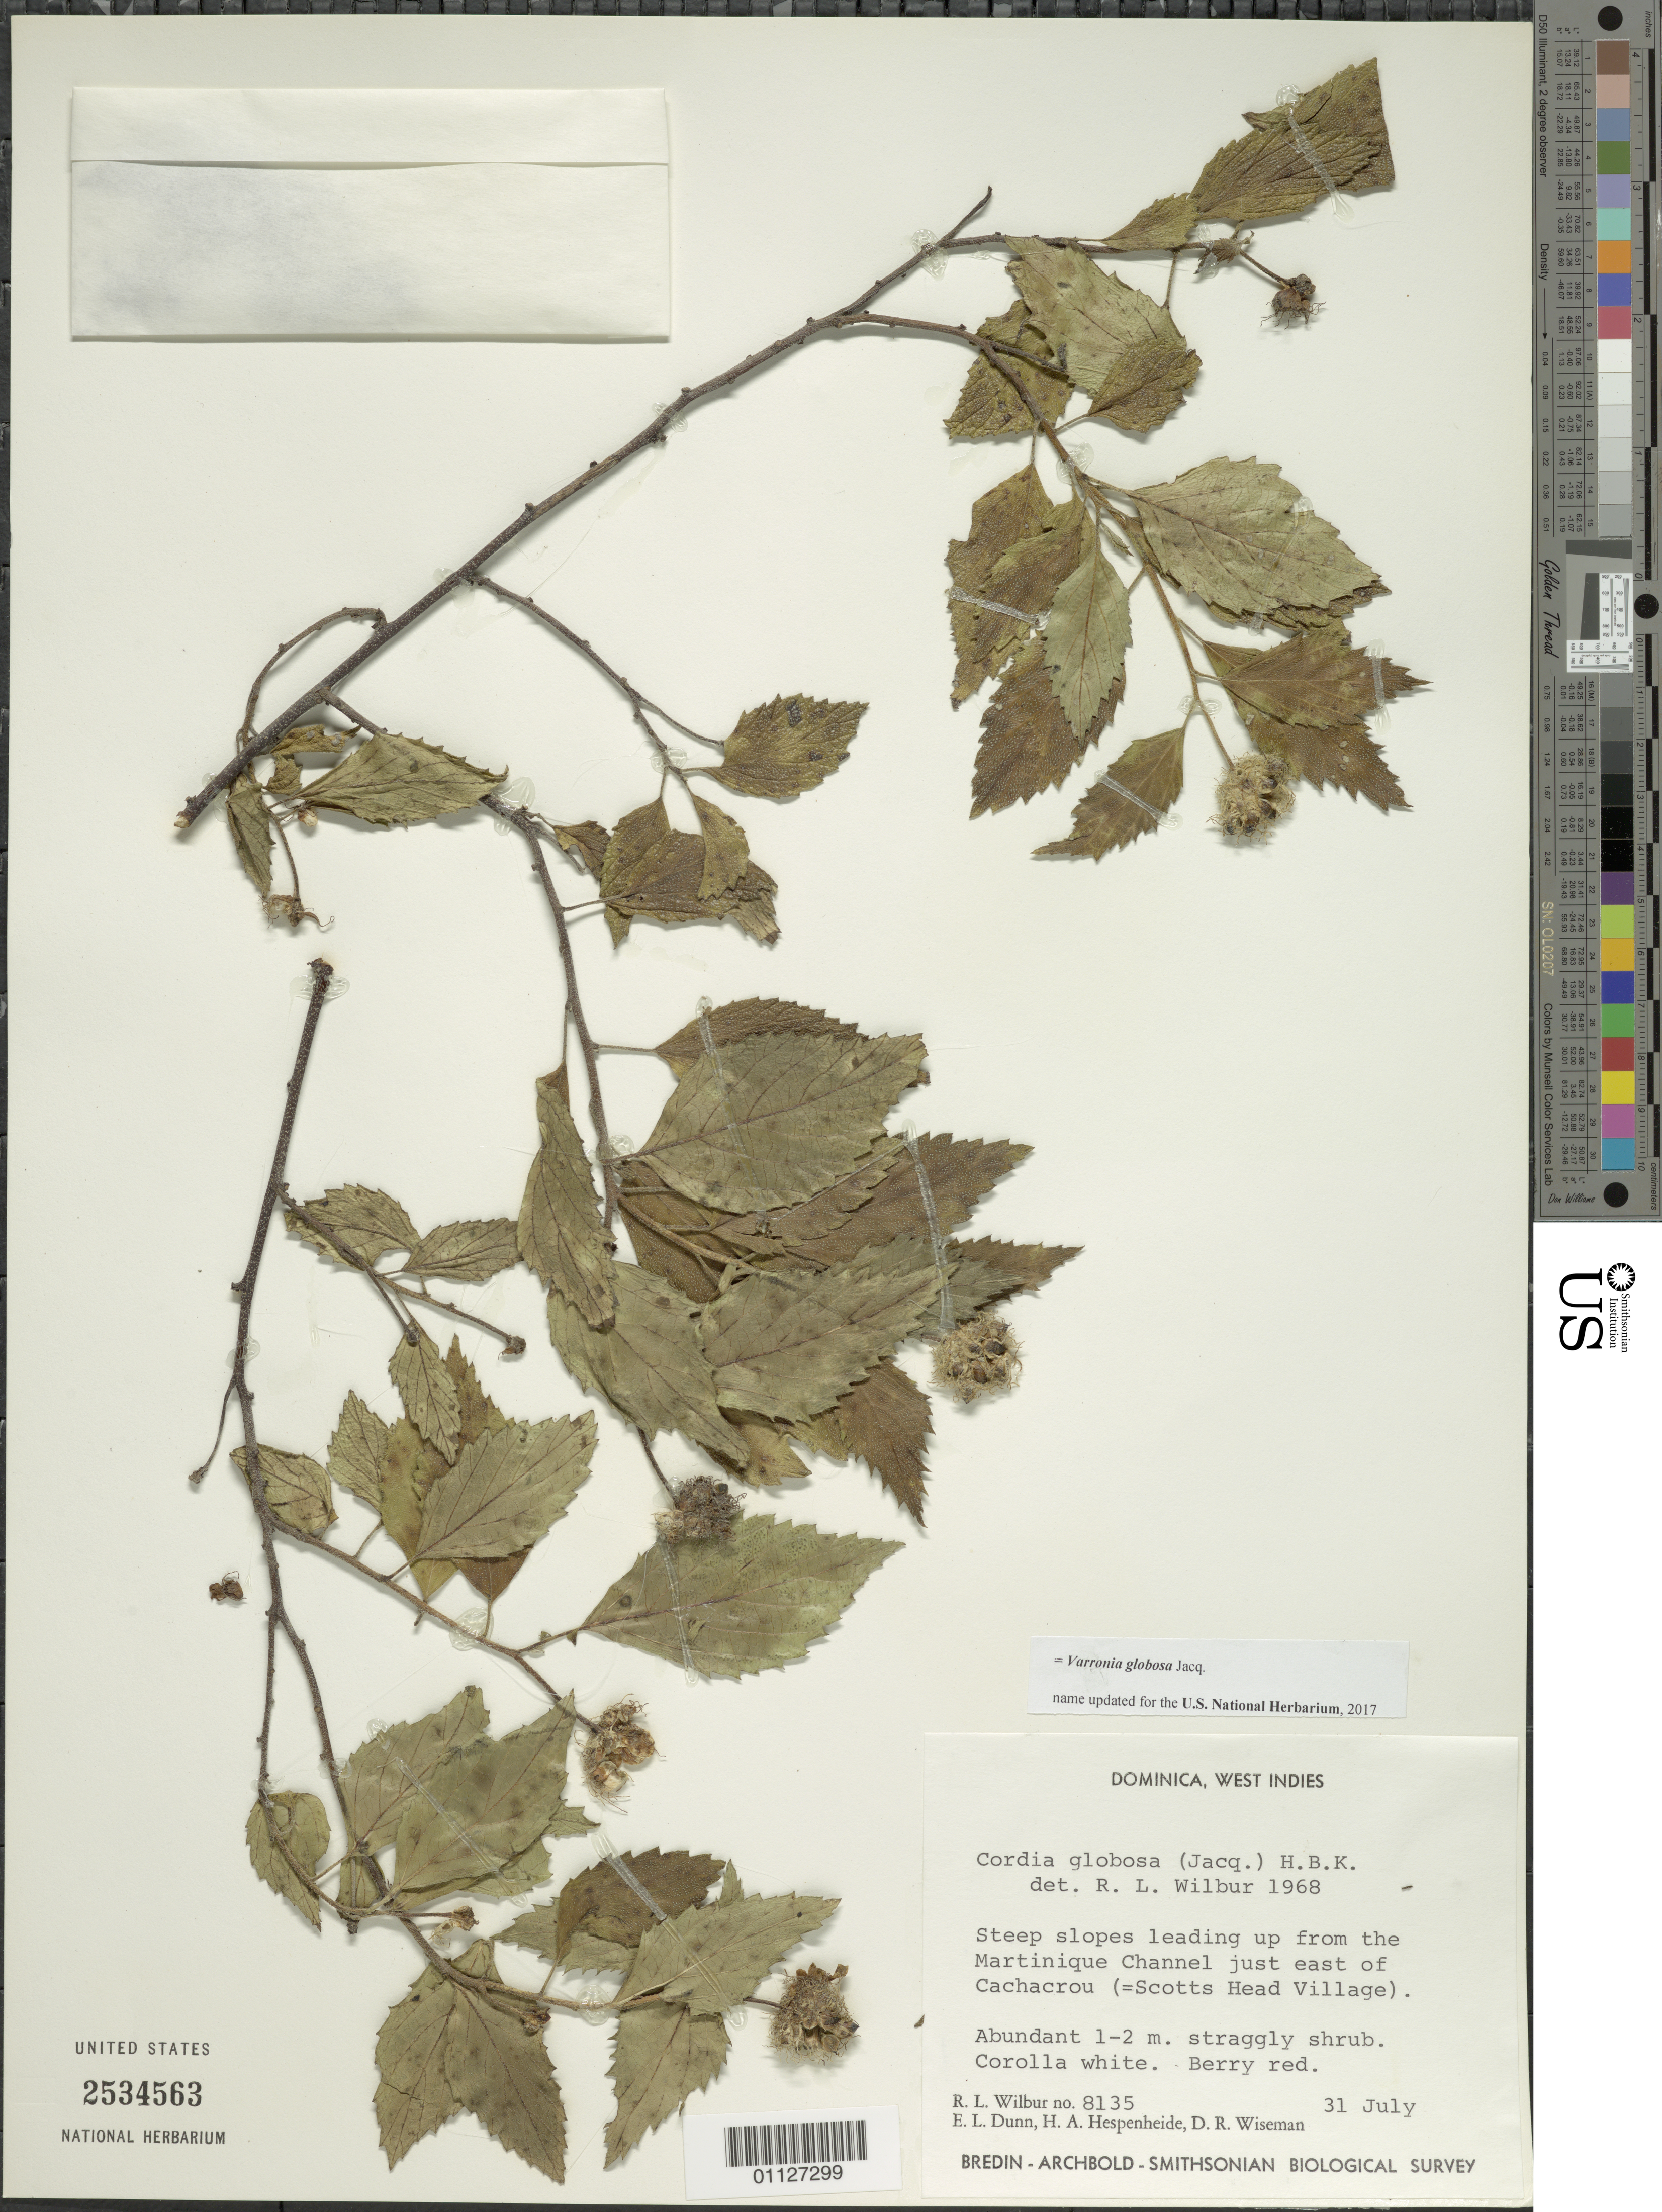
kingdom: Plantae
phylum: Tracheophyta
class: Magnoliopsida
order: Boraginales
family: Cordiaceae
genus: Varronia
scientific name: Varronia globosa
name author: Jacq.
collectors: R. L. Wilbur, E. Dunn, H. A. Hespenheide & D. R. Wiseman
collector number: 8135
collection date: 1968-07-31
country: Dominica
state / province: St. Mark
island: Dominica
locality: Steep slopes leading up from the Martinique Channel just E of Cachacrou (=Scotts Head Village)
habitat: Steep slopes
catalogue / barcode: US 2534563